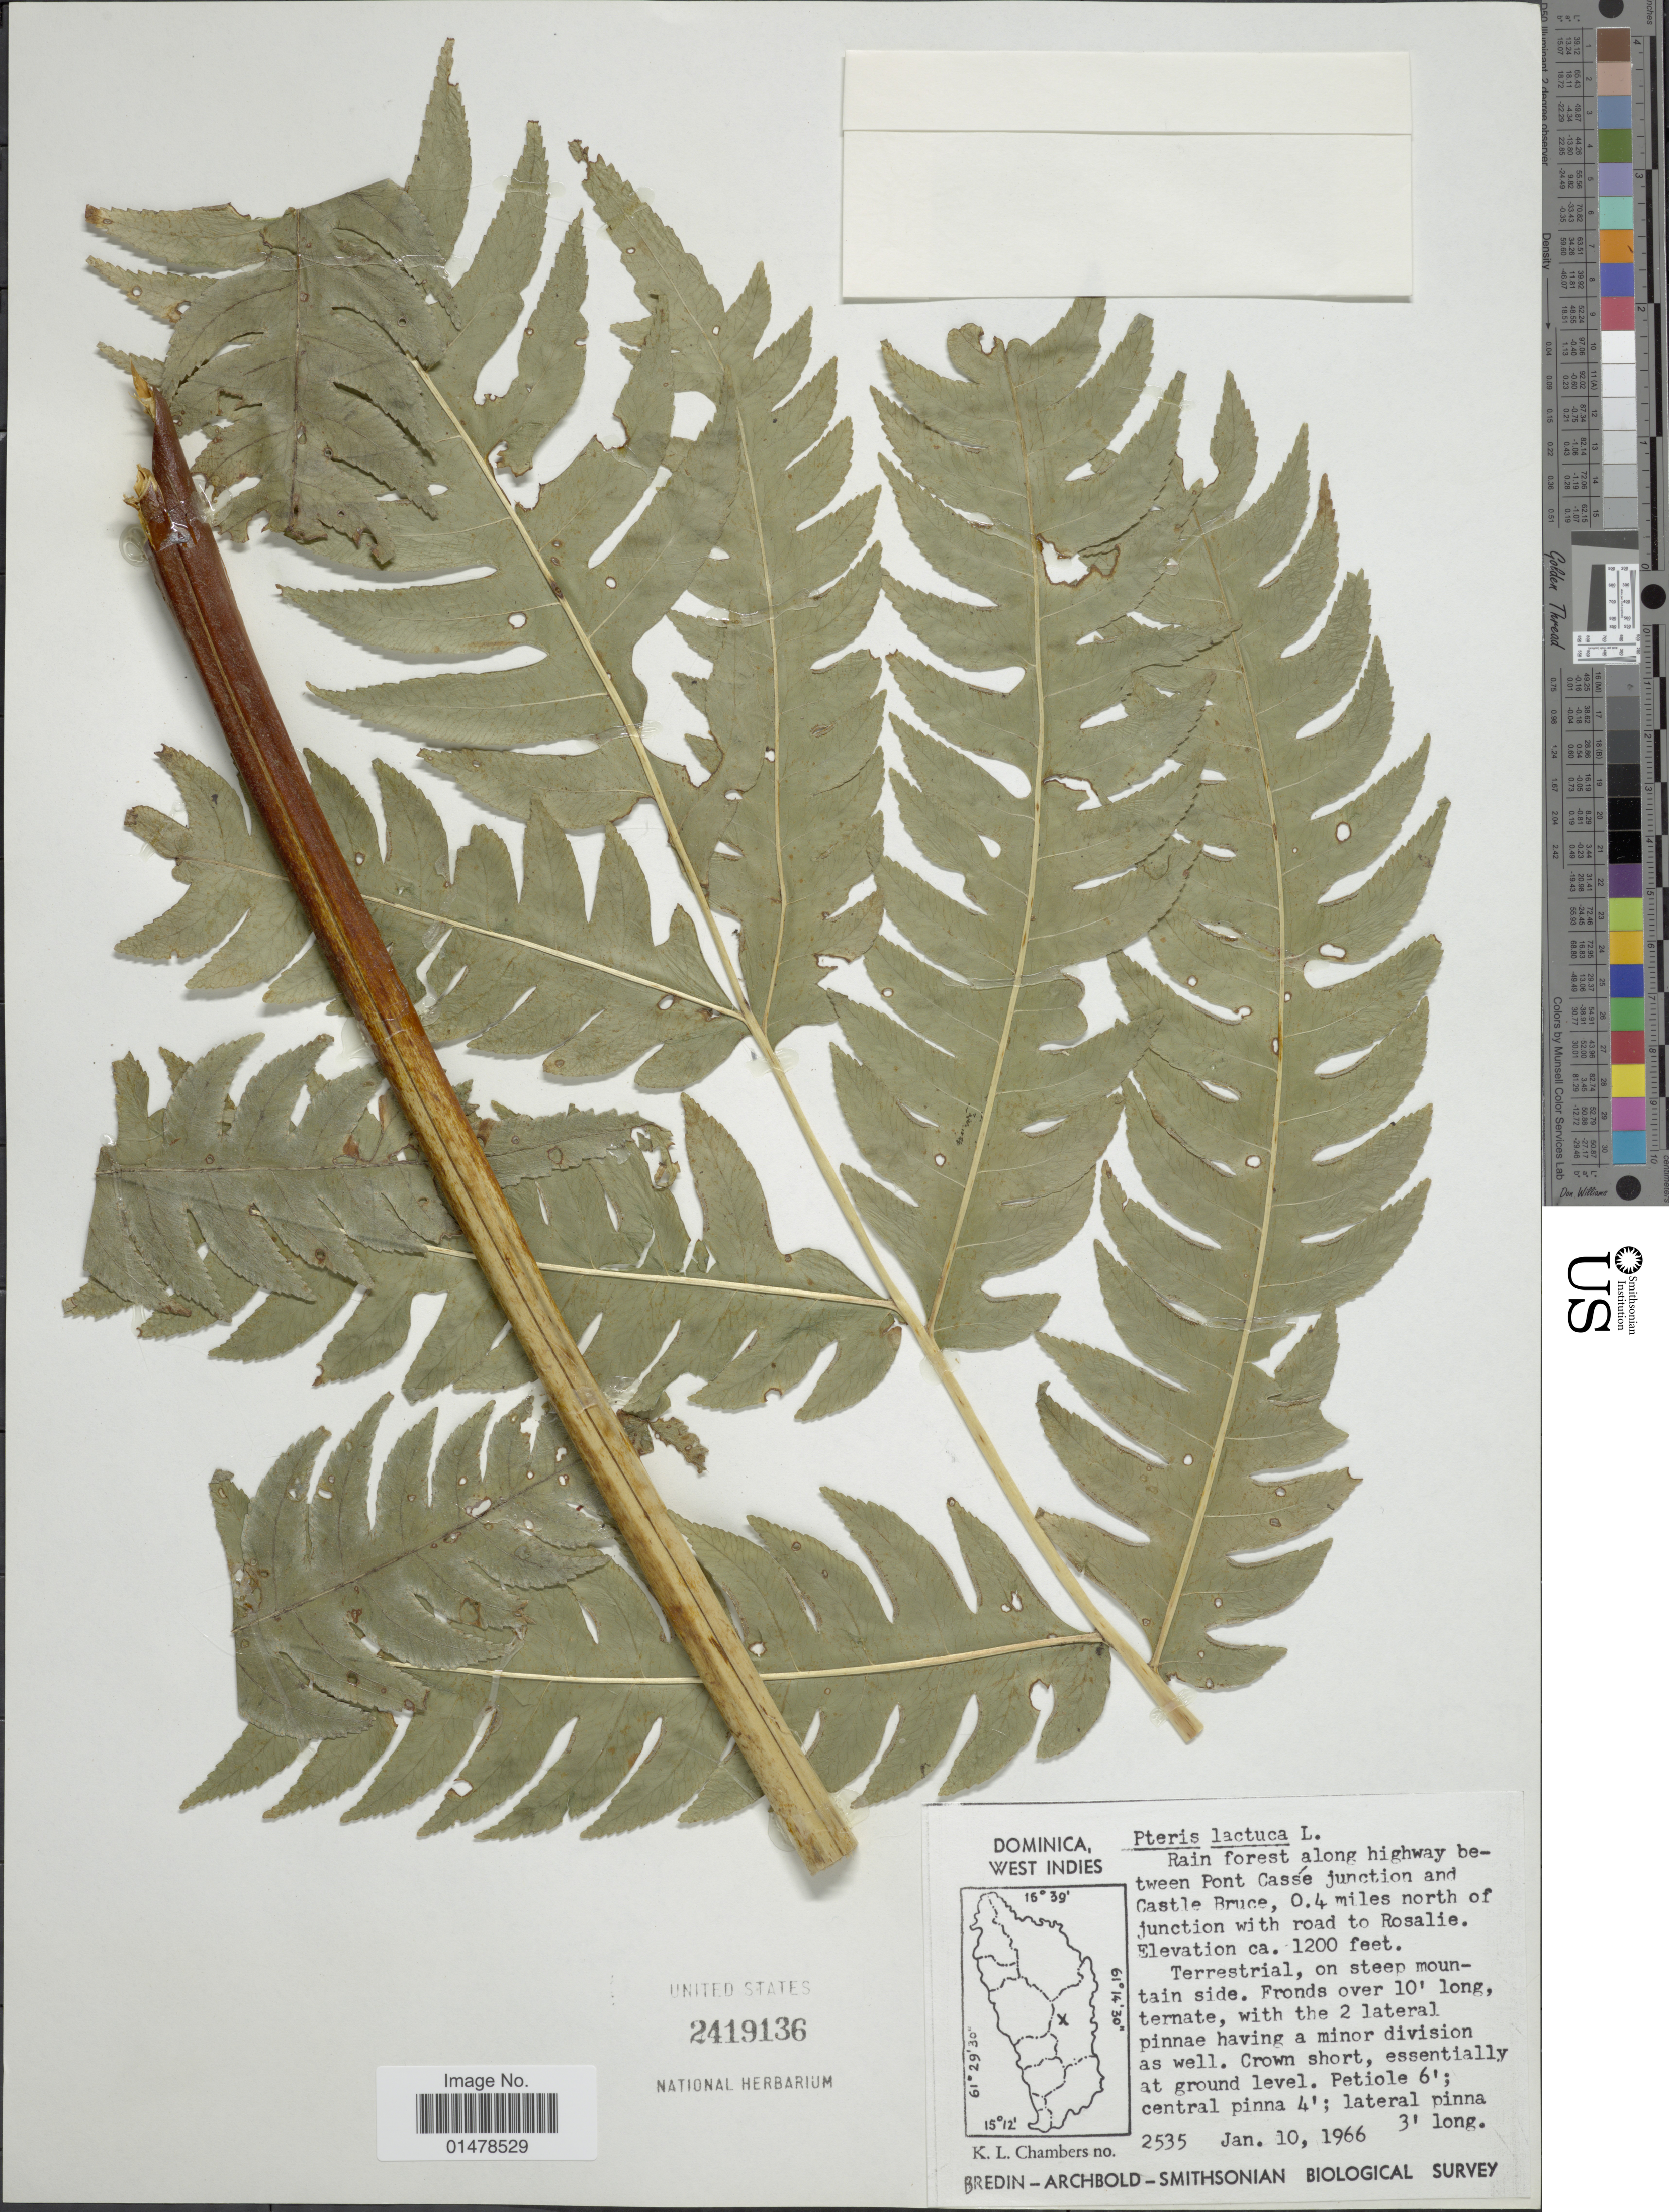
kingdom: Plantae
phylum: Tracheophyta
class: Polypodiopsida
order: Polypodiales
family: Pteridaceae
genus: Pteris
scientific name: Pteris arborea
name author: L.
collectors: K. Chambers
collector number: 2535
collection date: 1966-01-10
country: Dominica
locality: Rain forest along highway between Pont Casse junction and Castle Bruce, 0.4 miles north of junction with road to Rosalie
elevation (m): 366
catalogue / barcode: US 2419136